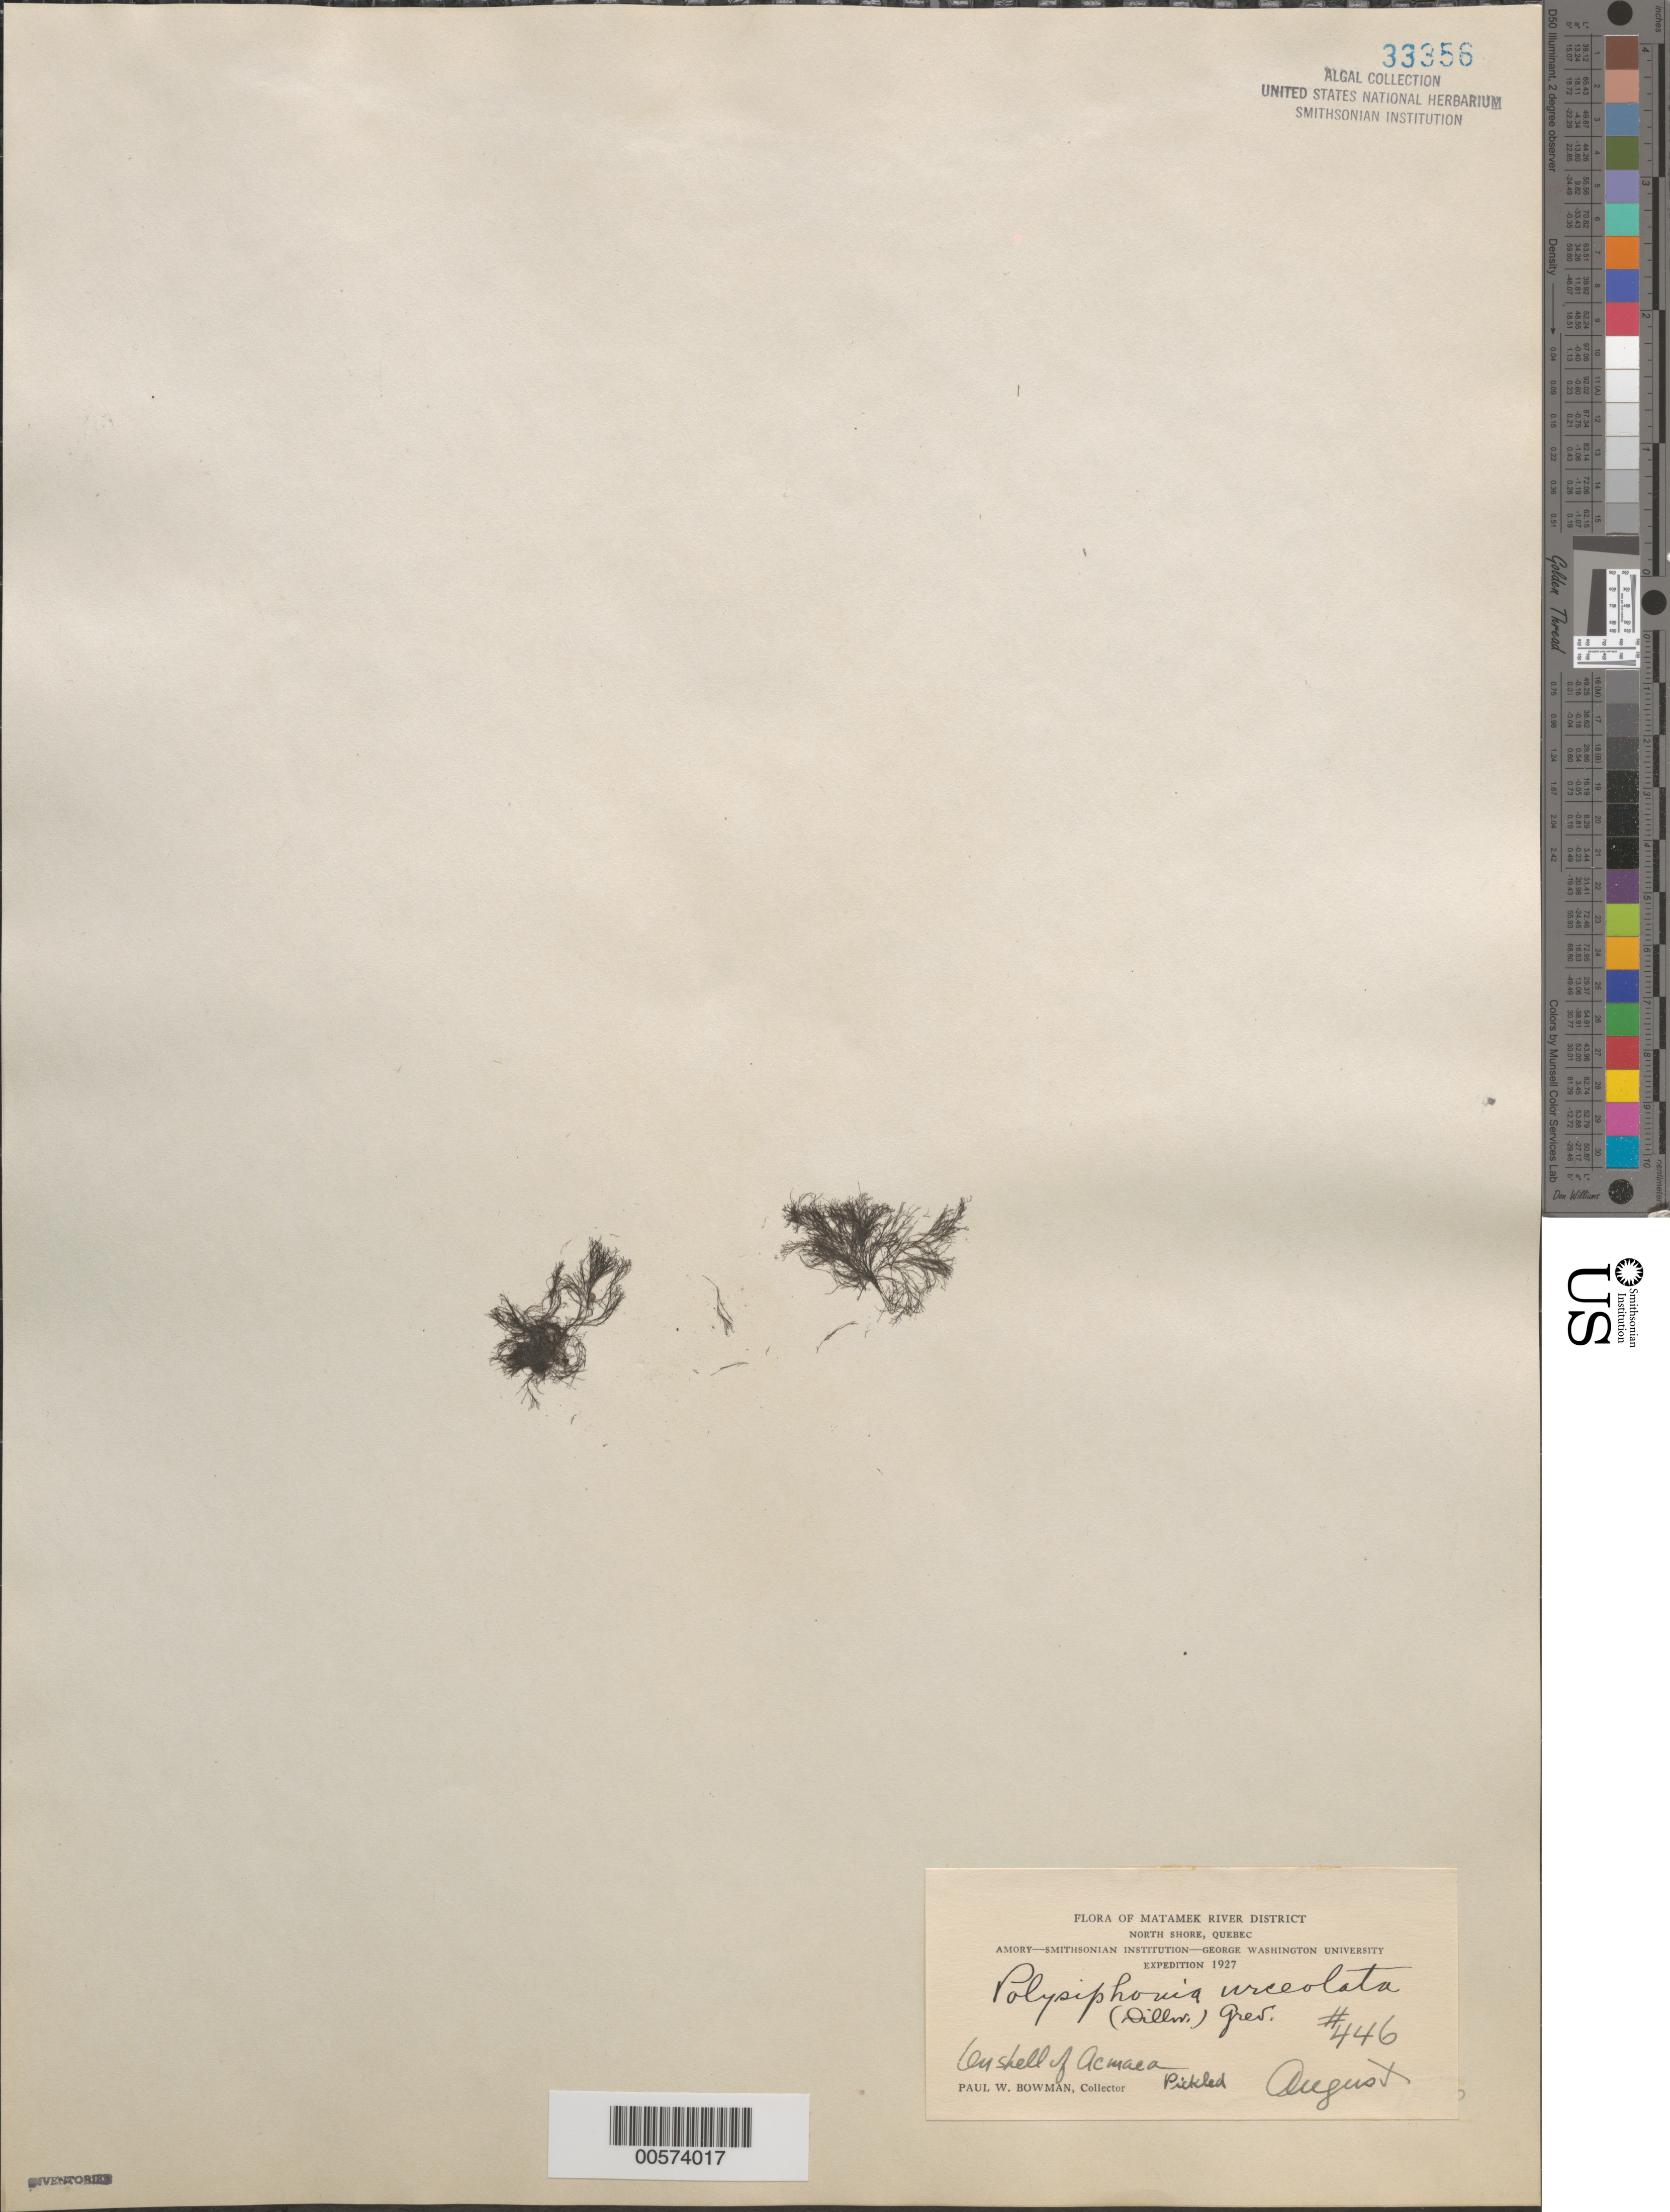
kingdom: Plantae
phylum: Rhodophyta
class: Florideophyceae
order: Ceramiales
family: Rhodomelaceae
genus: Polysiphonia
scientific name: Polysiphonia urceolata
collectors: P. Bowman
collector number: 446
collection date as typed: Aug 1927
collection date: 1927-08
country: Canada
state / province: Quebec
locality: Matamek river district, north shore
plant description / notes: Amory-Smithsonian Institution-George Washington University Expedition, 1927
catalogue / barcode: US 33356